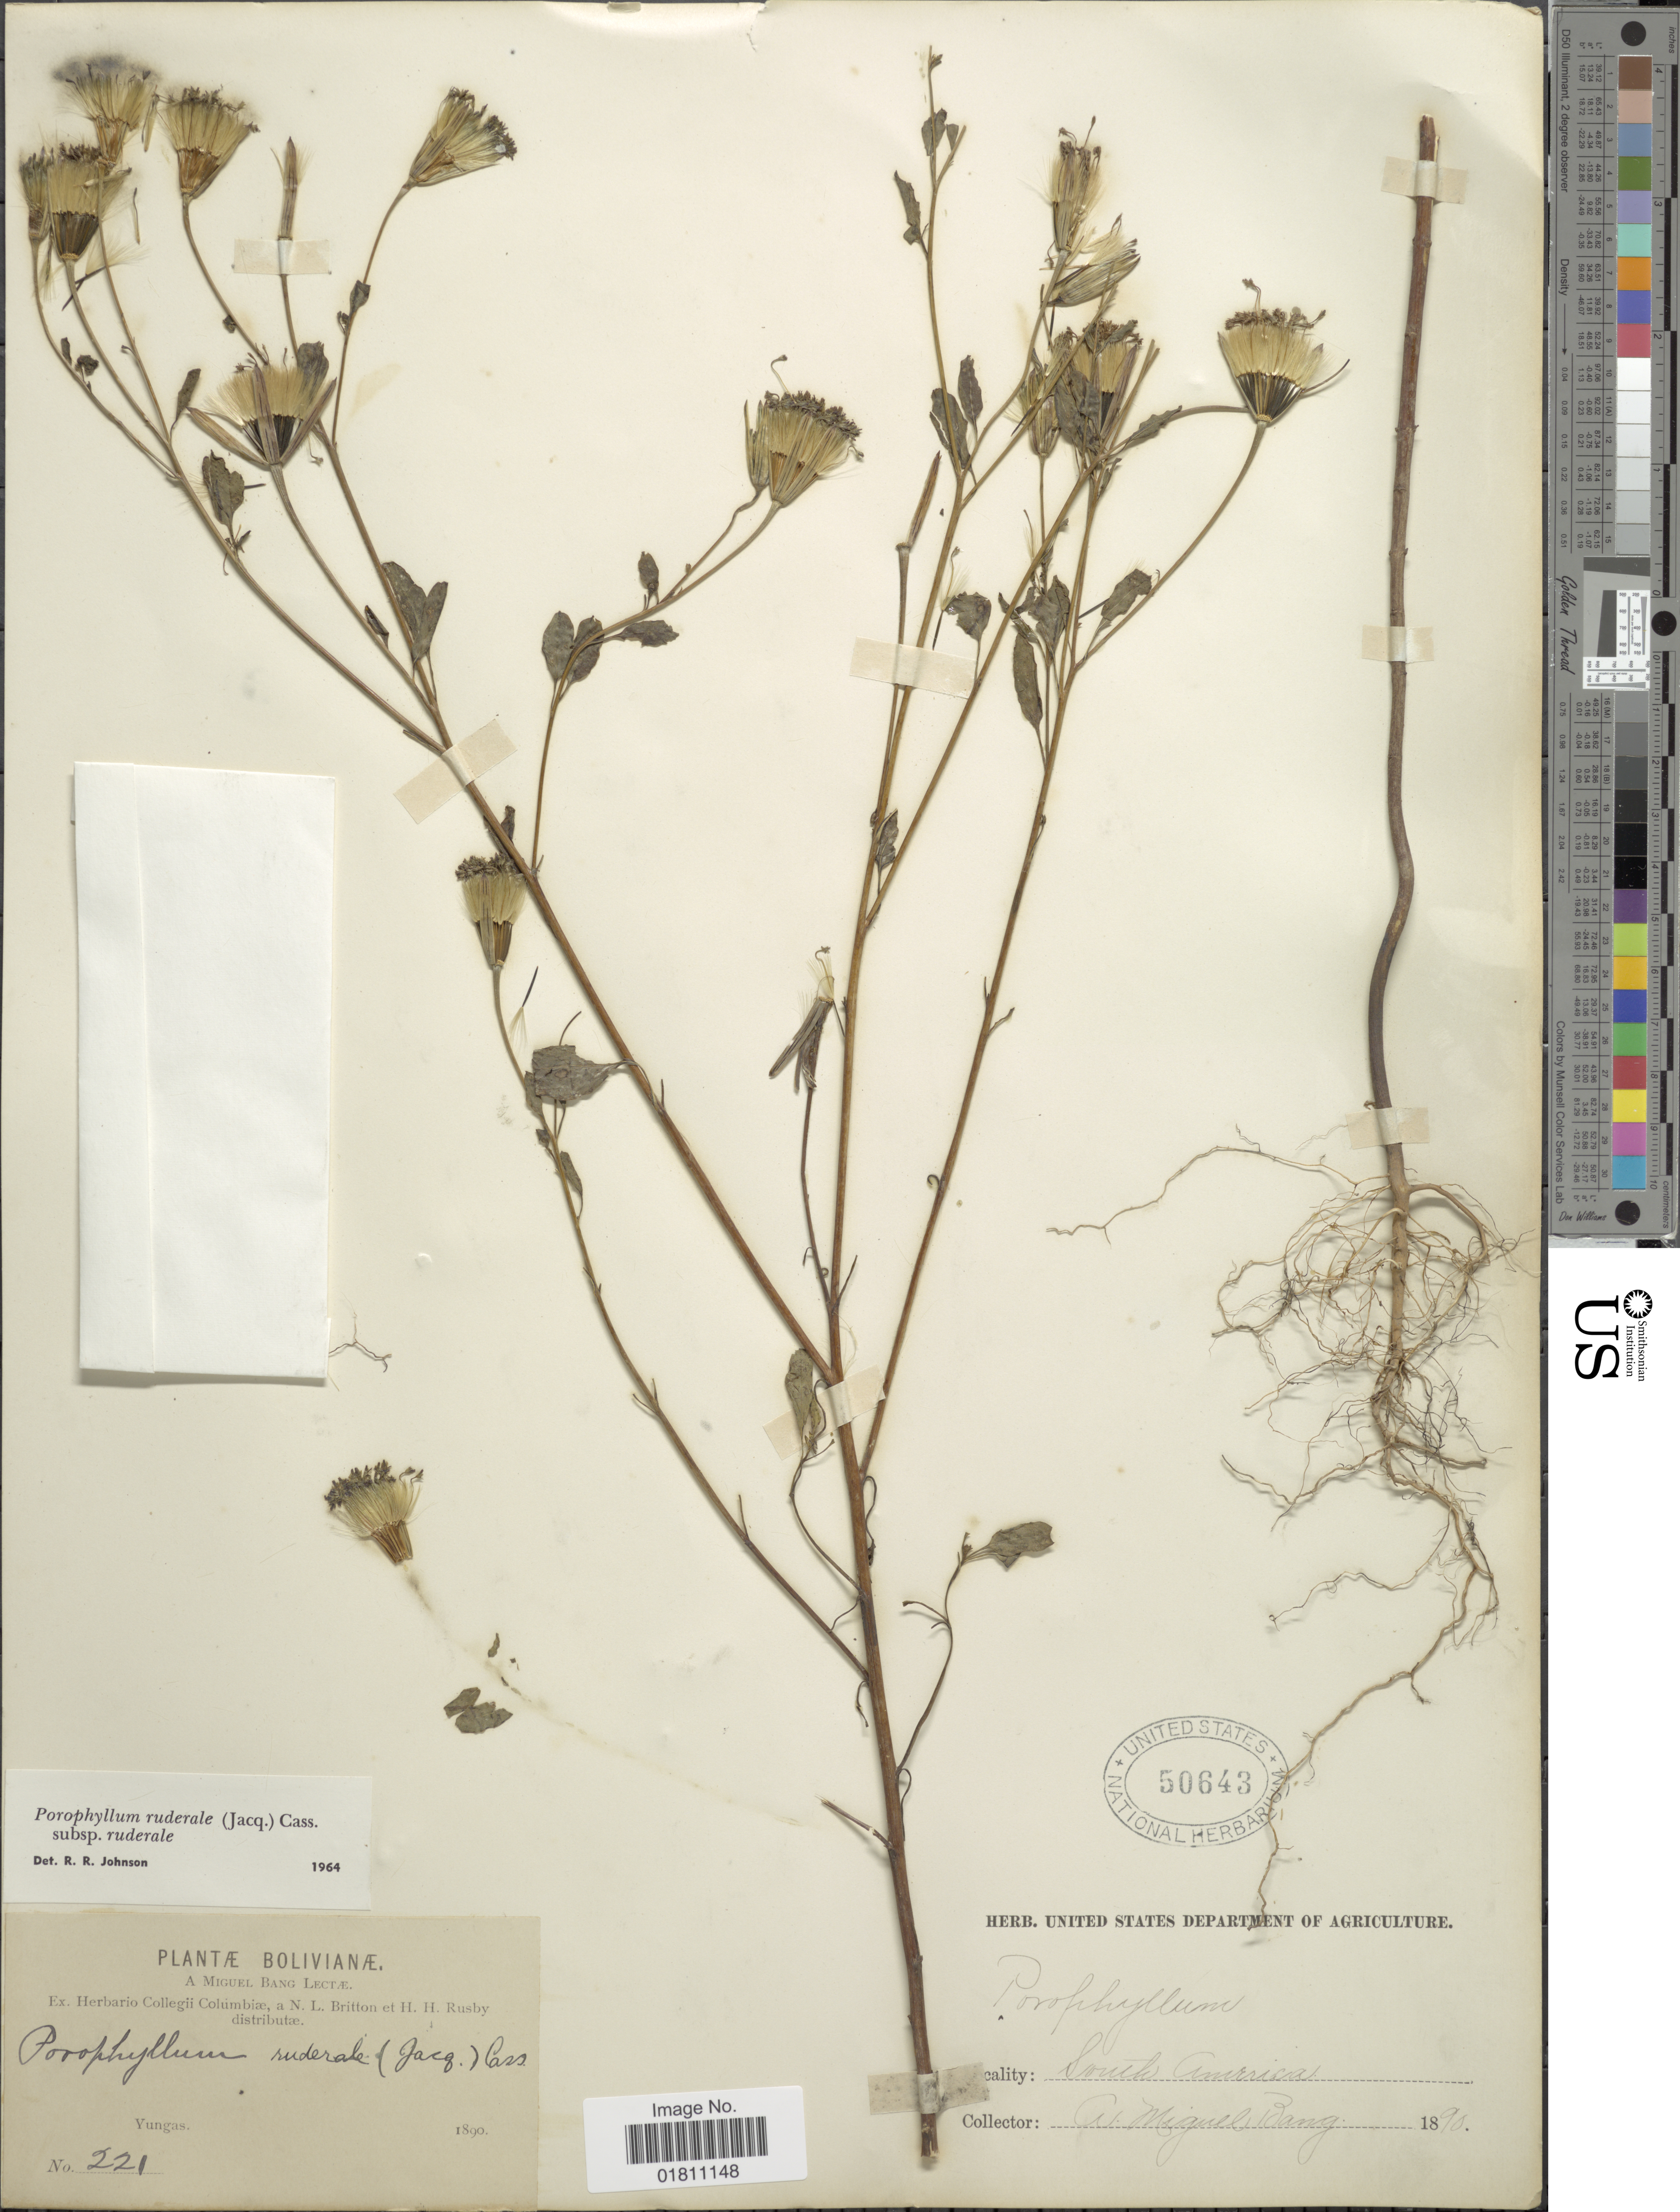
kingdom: Plantae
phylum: Tracheophyta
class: Magnoliopsida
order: Asterales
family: Asteraceae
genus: Porophyllum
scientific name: Porophyllum ruderale subsp. ruderale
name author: (Jacq.) Cass.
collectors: M. Bang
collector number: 221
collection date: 1890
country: Bolivia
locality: Yungas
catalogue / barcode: US 50643